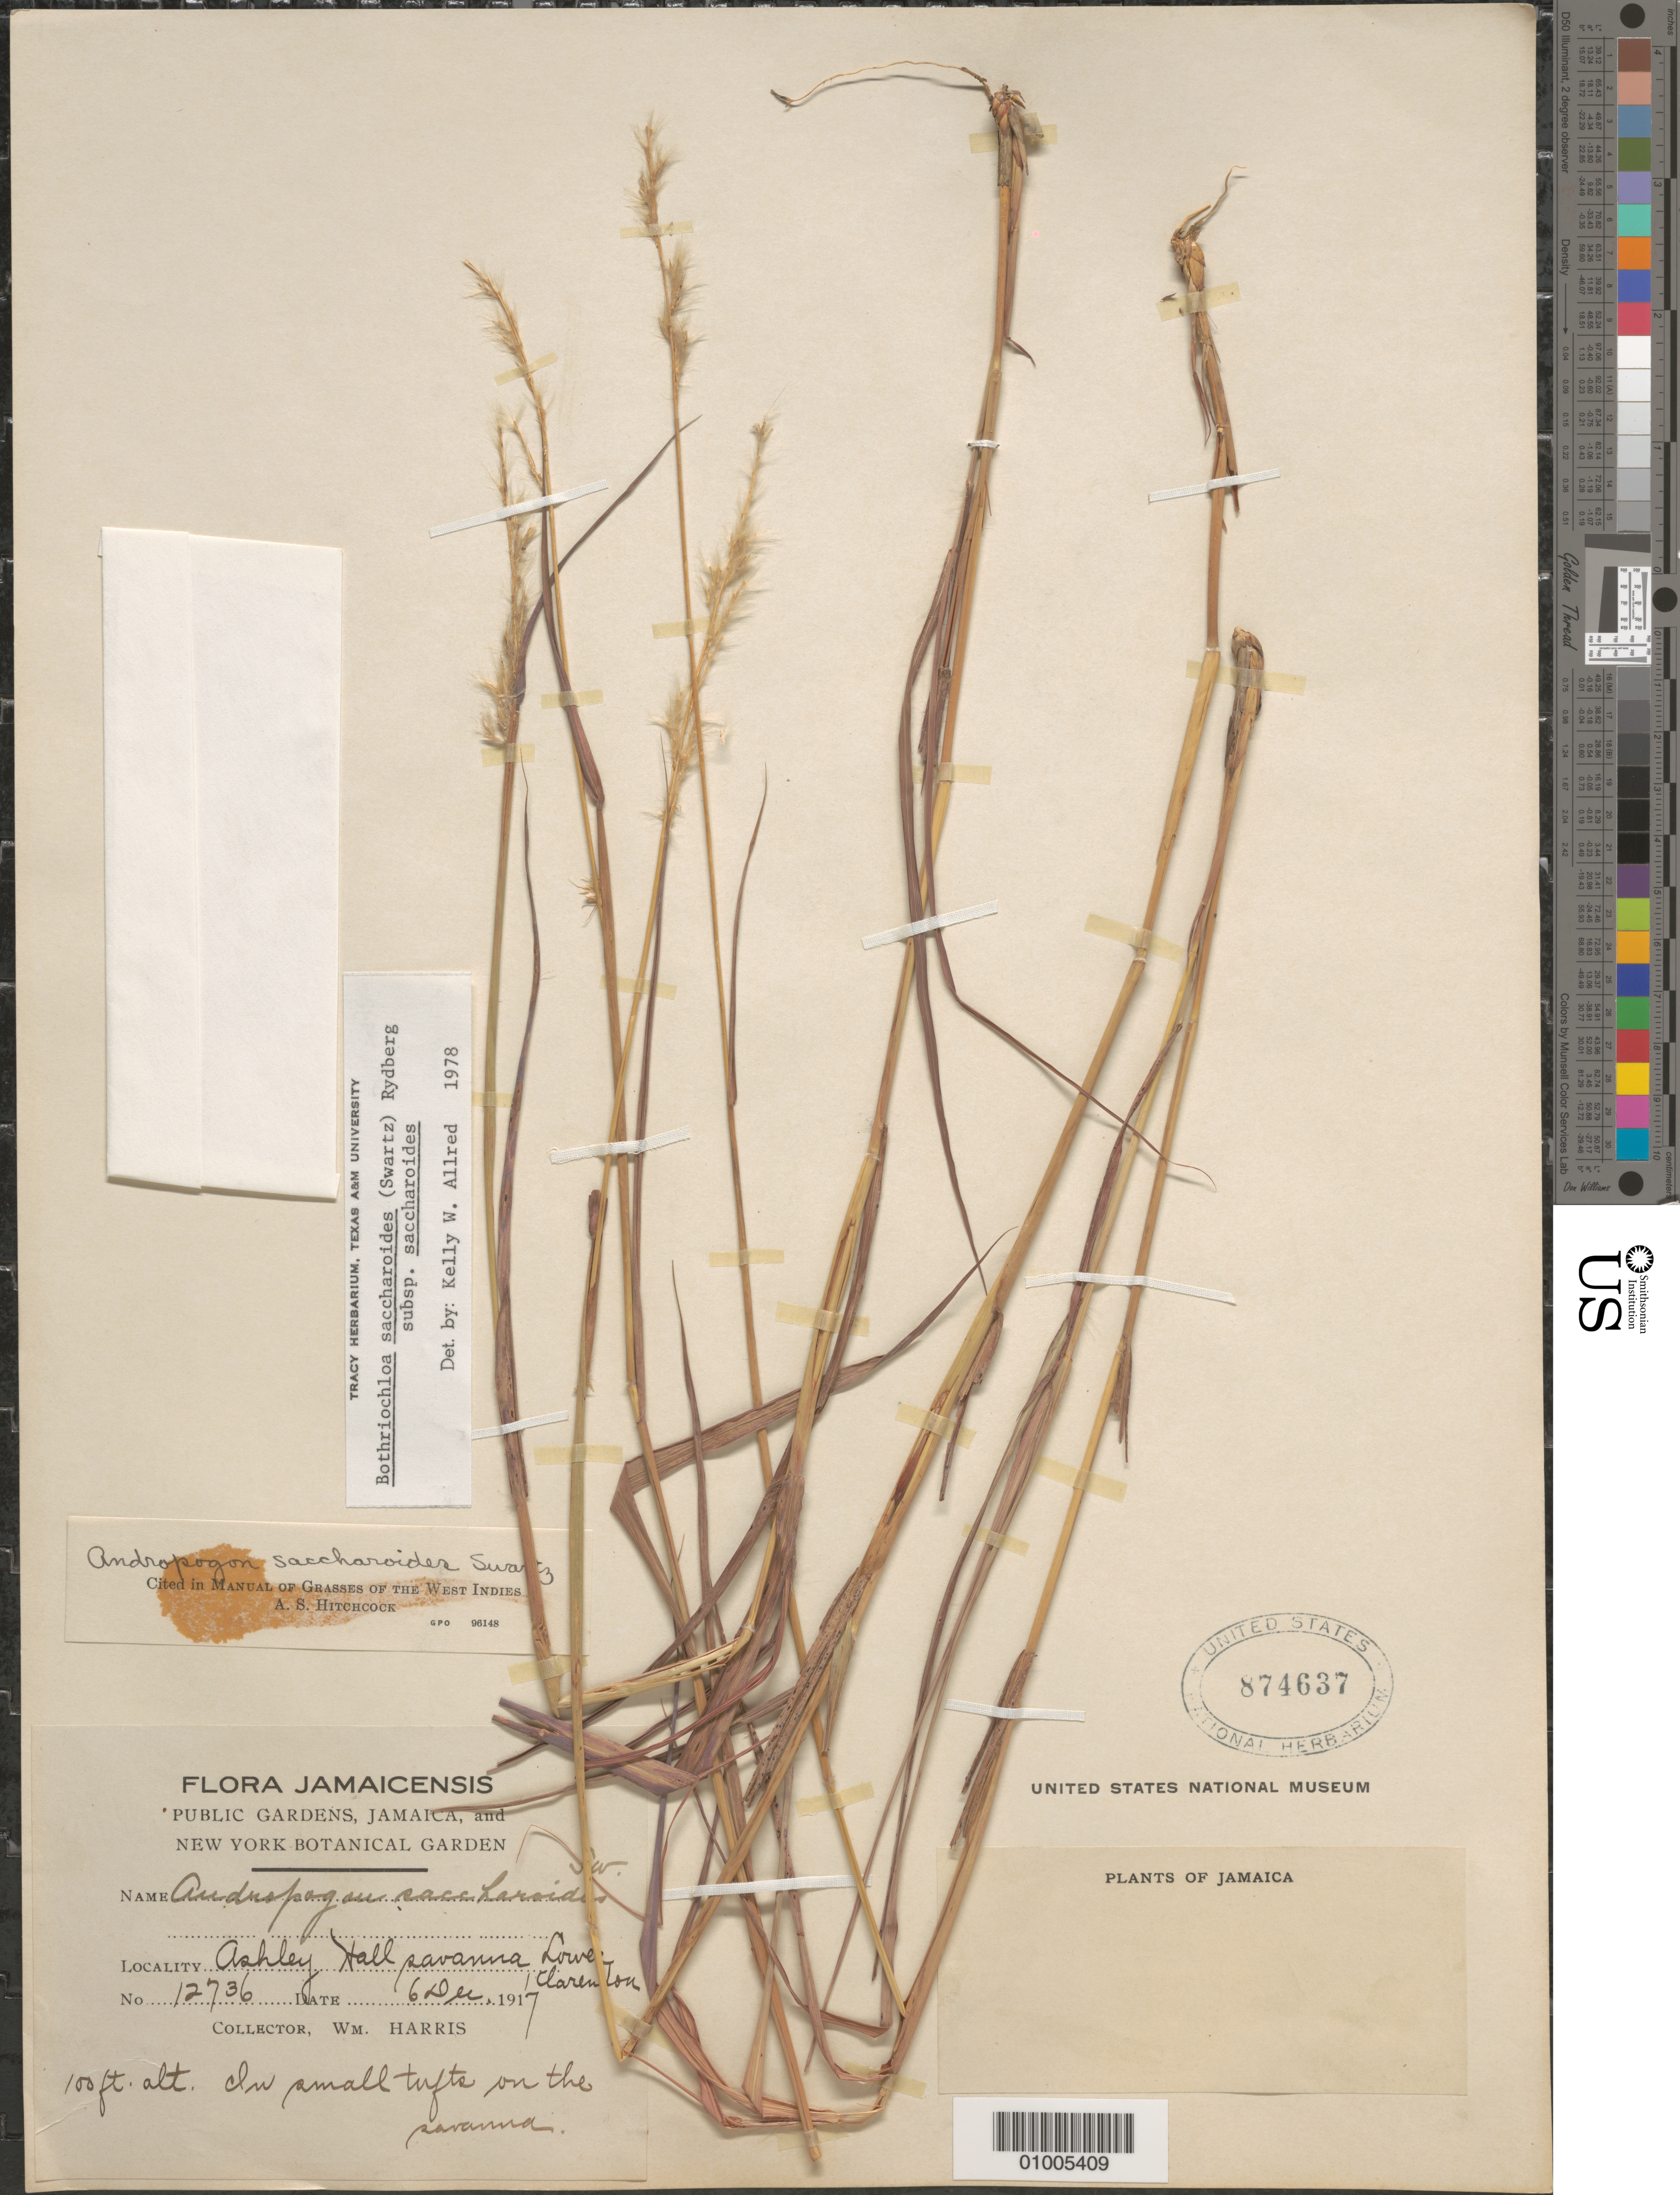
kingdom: Plantae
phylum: Tracheophyta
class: Liliopsida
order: Poales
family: Poaceae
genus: Bothriochloa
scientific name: Bothriochloa saccharoides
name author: (Sw.) Rydb.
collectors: W. H. Harris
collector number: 12736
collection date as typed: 06 Dec 1917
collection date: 1917-12-06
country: Jamaica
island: Jamaica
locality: Ashley Hall savanna.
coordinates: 0 N, 0 E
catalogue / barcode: US 874637